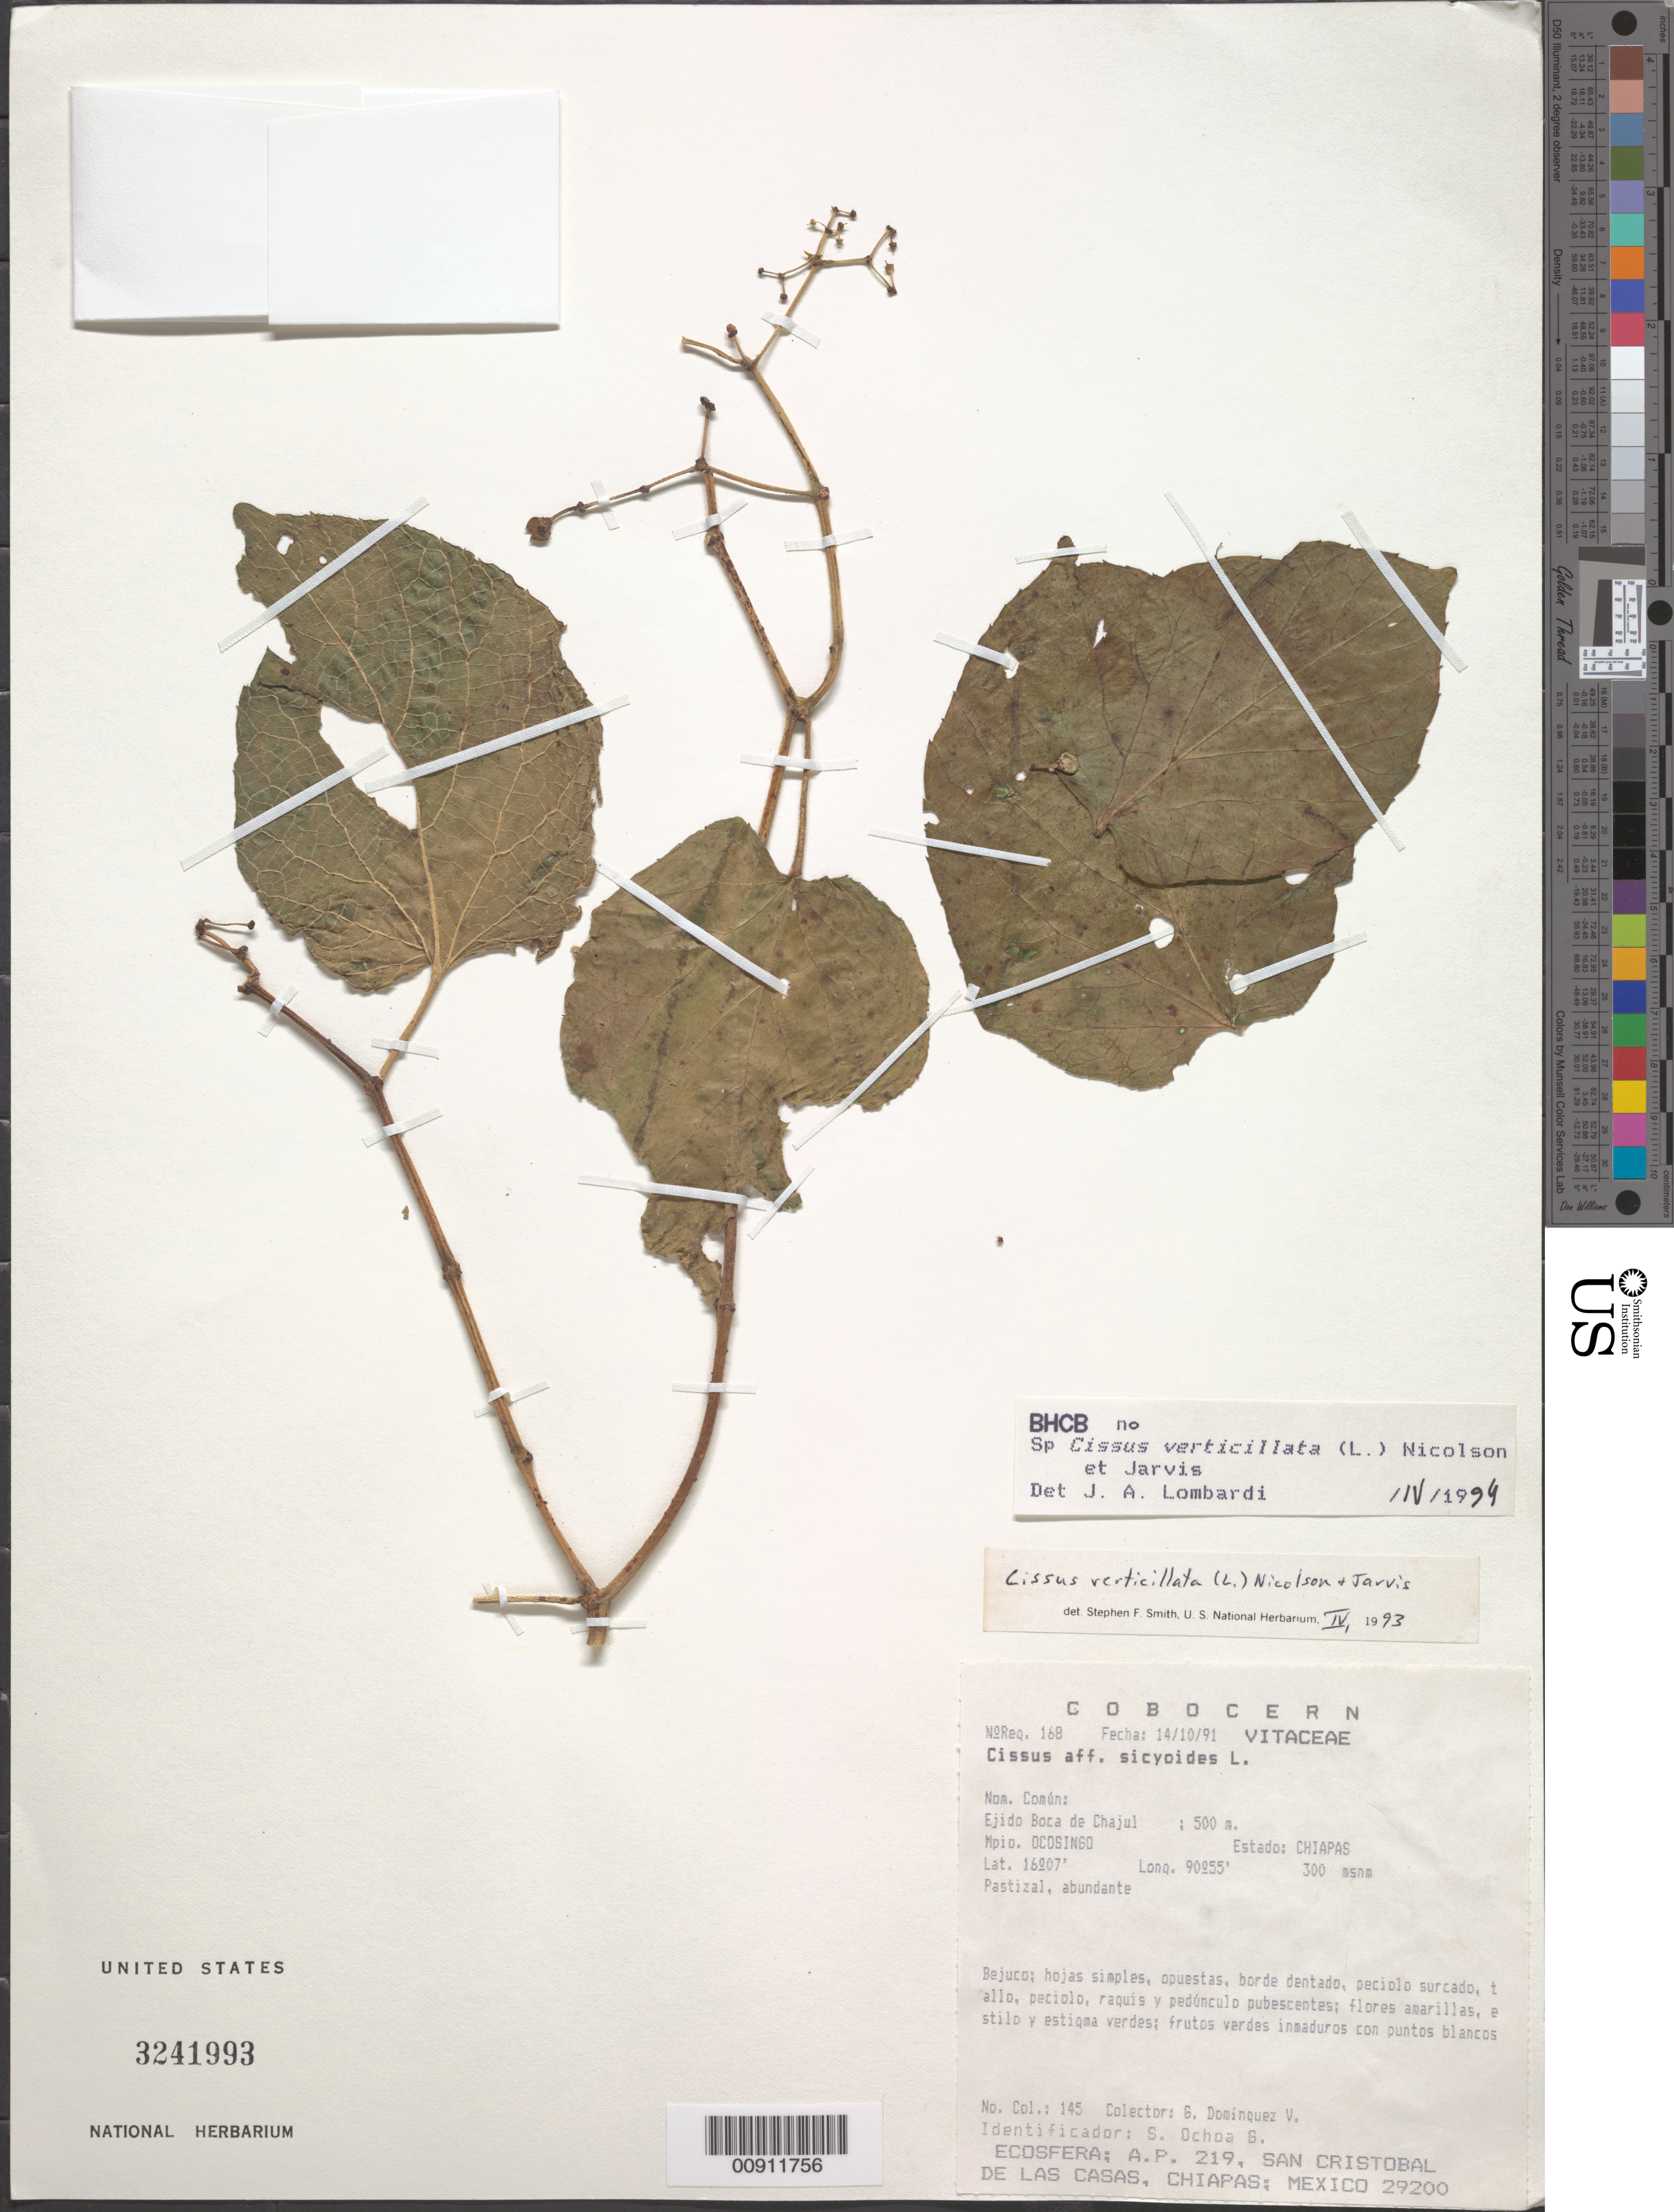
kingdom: Plantae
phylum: Tracheophyta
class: Magnoliopsida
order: Vitales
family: Vitaceae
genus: Cissus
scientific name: Cissus verticillata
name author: (L.) Nicolson & C.E. Jarvis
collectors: G. Domínguez V.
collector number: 145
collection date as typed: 14 Oct 1991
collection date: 1991-10-14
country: Mexico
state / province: Chiapas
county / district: Ocosingo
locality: Ejido Boca de Chajul. Mpio. Ocosingo, Estado Chiapas.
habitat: Pastizal.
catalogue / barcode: US 3241993